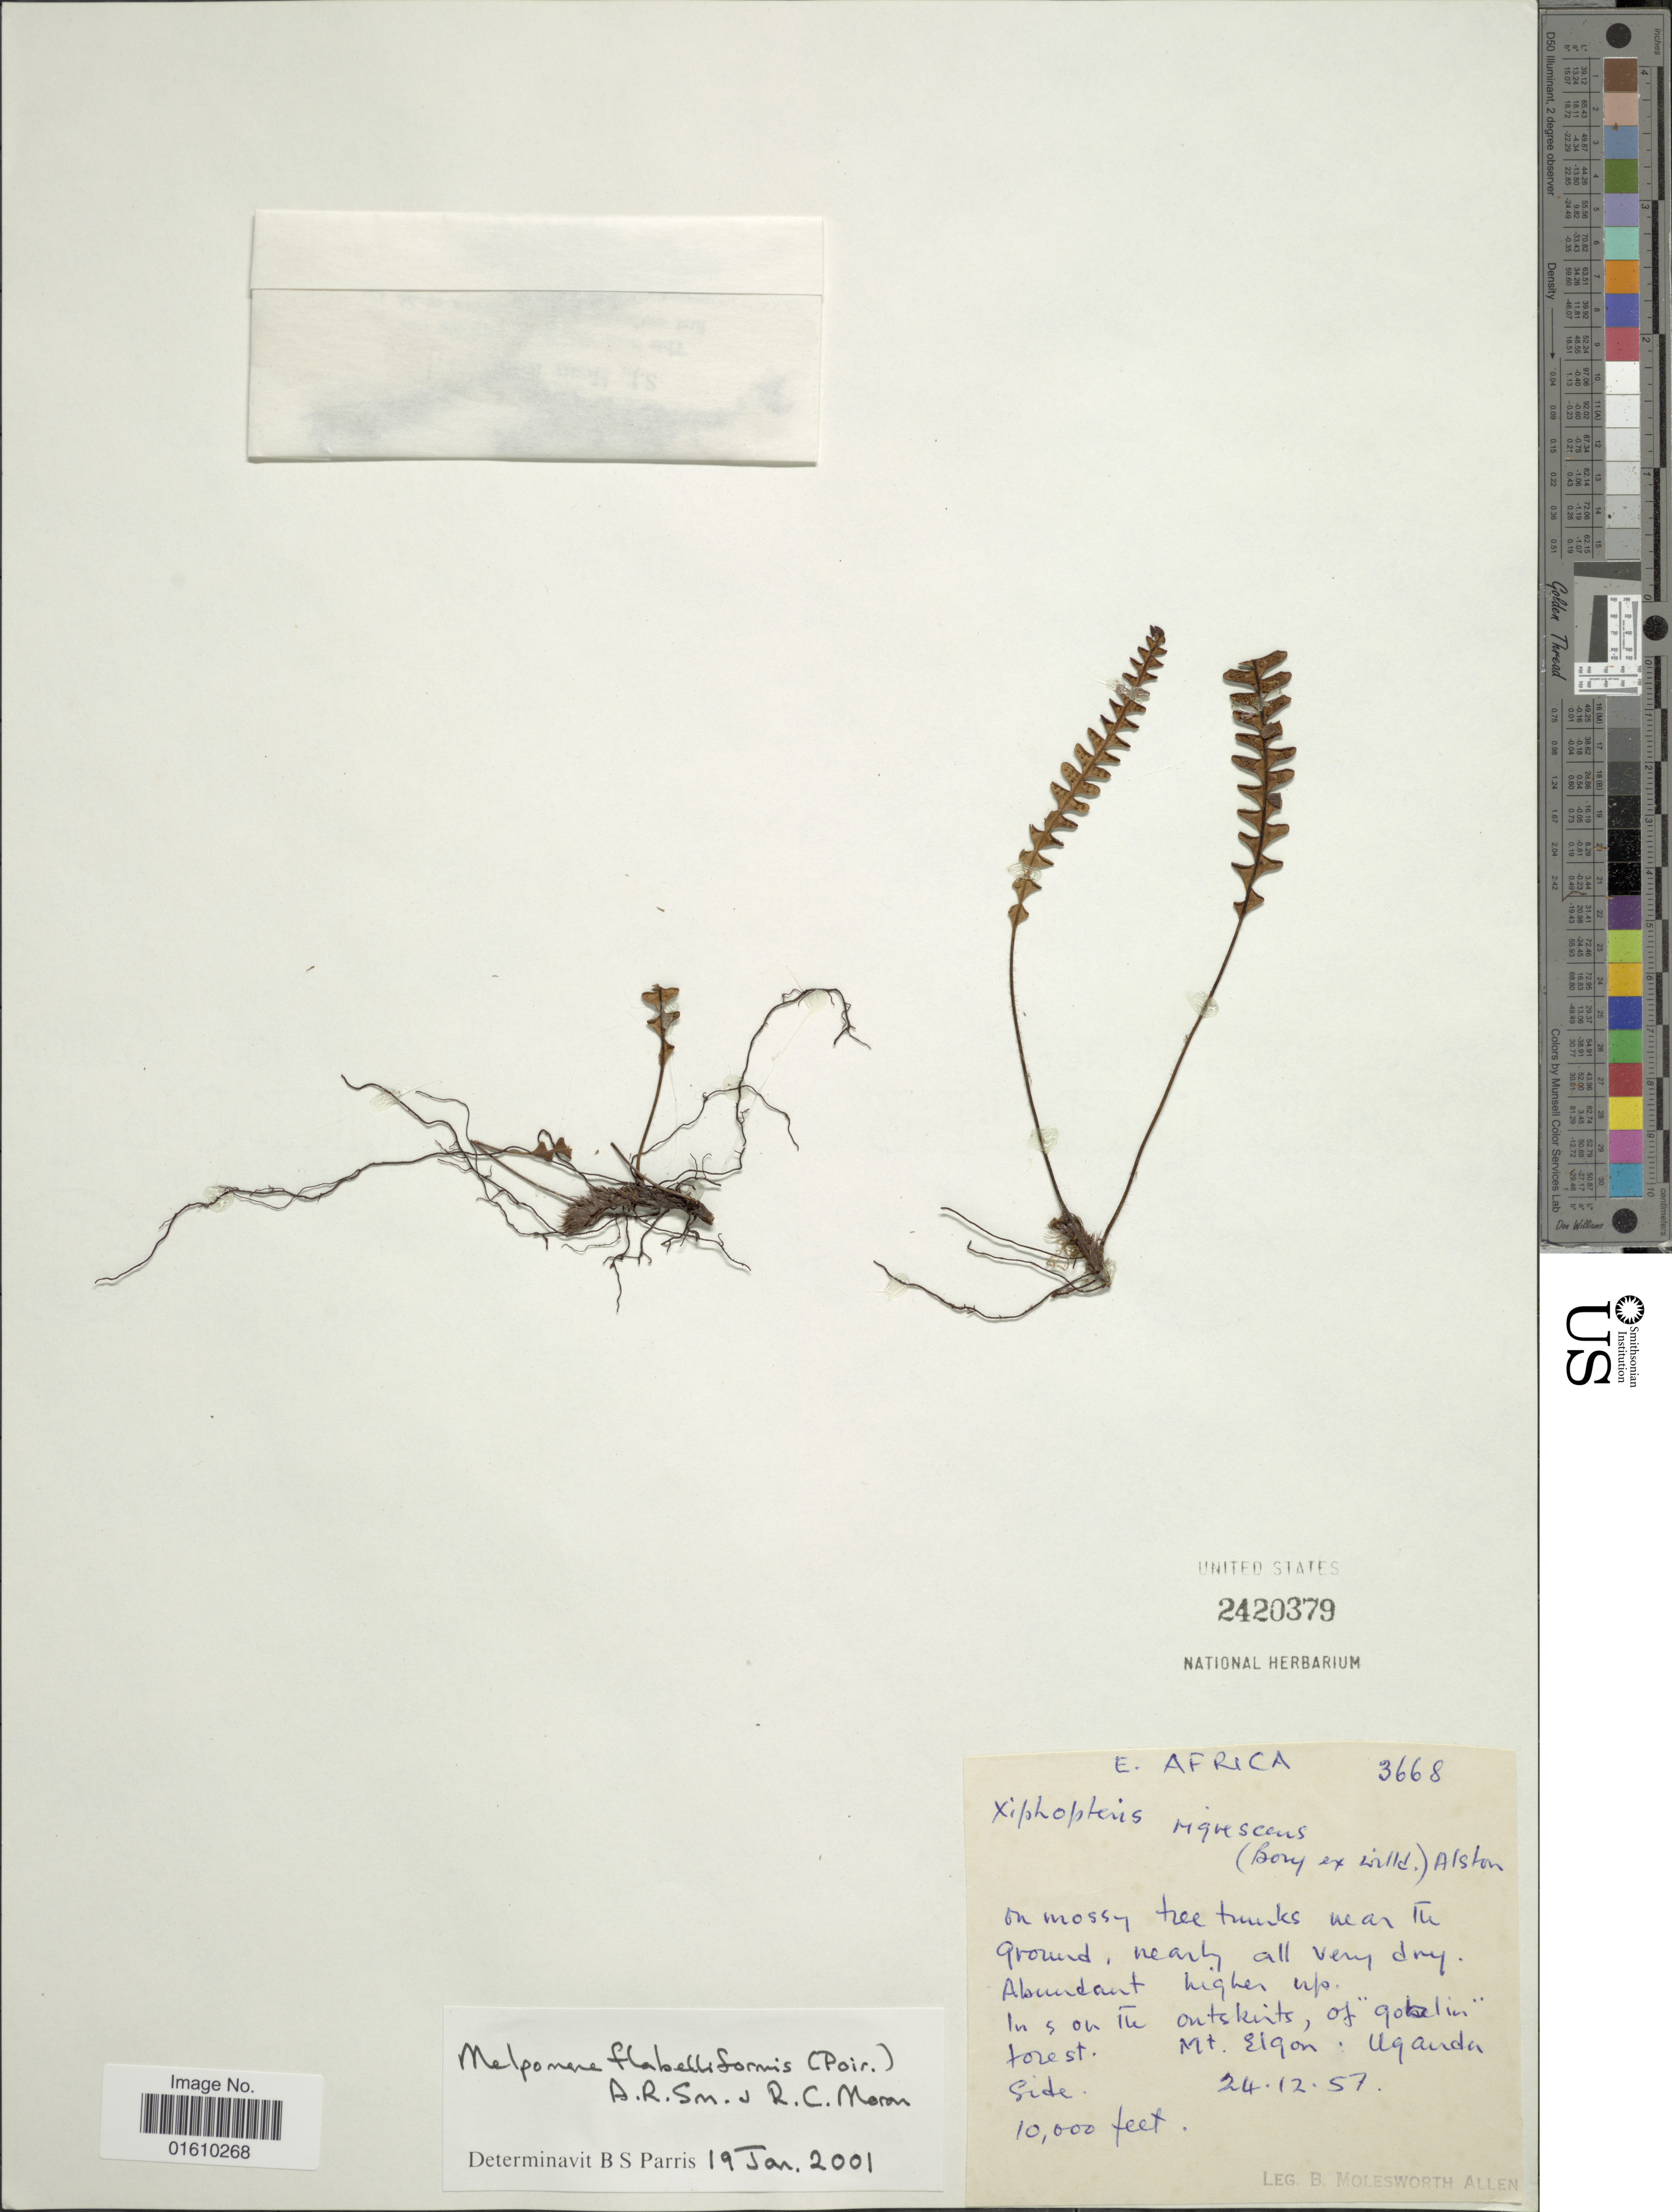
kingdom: Plantae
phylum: Tracheophyta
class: Polypodiopsida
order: Polypodiales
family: Polypodiaceae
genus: Melpomene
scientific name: Melpomene flabelliformis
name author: (Poir.) A.R. Sm. & R.C. Moran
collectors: B. E. G. Molesworth-Allen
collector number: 3668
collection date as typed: Transcribed d/m/y: 24/12/57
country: Uganda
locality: E. Africa, In s on the outskirts, of "gobelin" forest, Mt. Elgon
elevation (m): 3048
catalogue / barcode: US 2420379